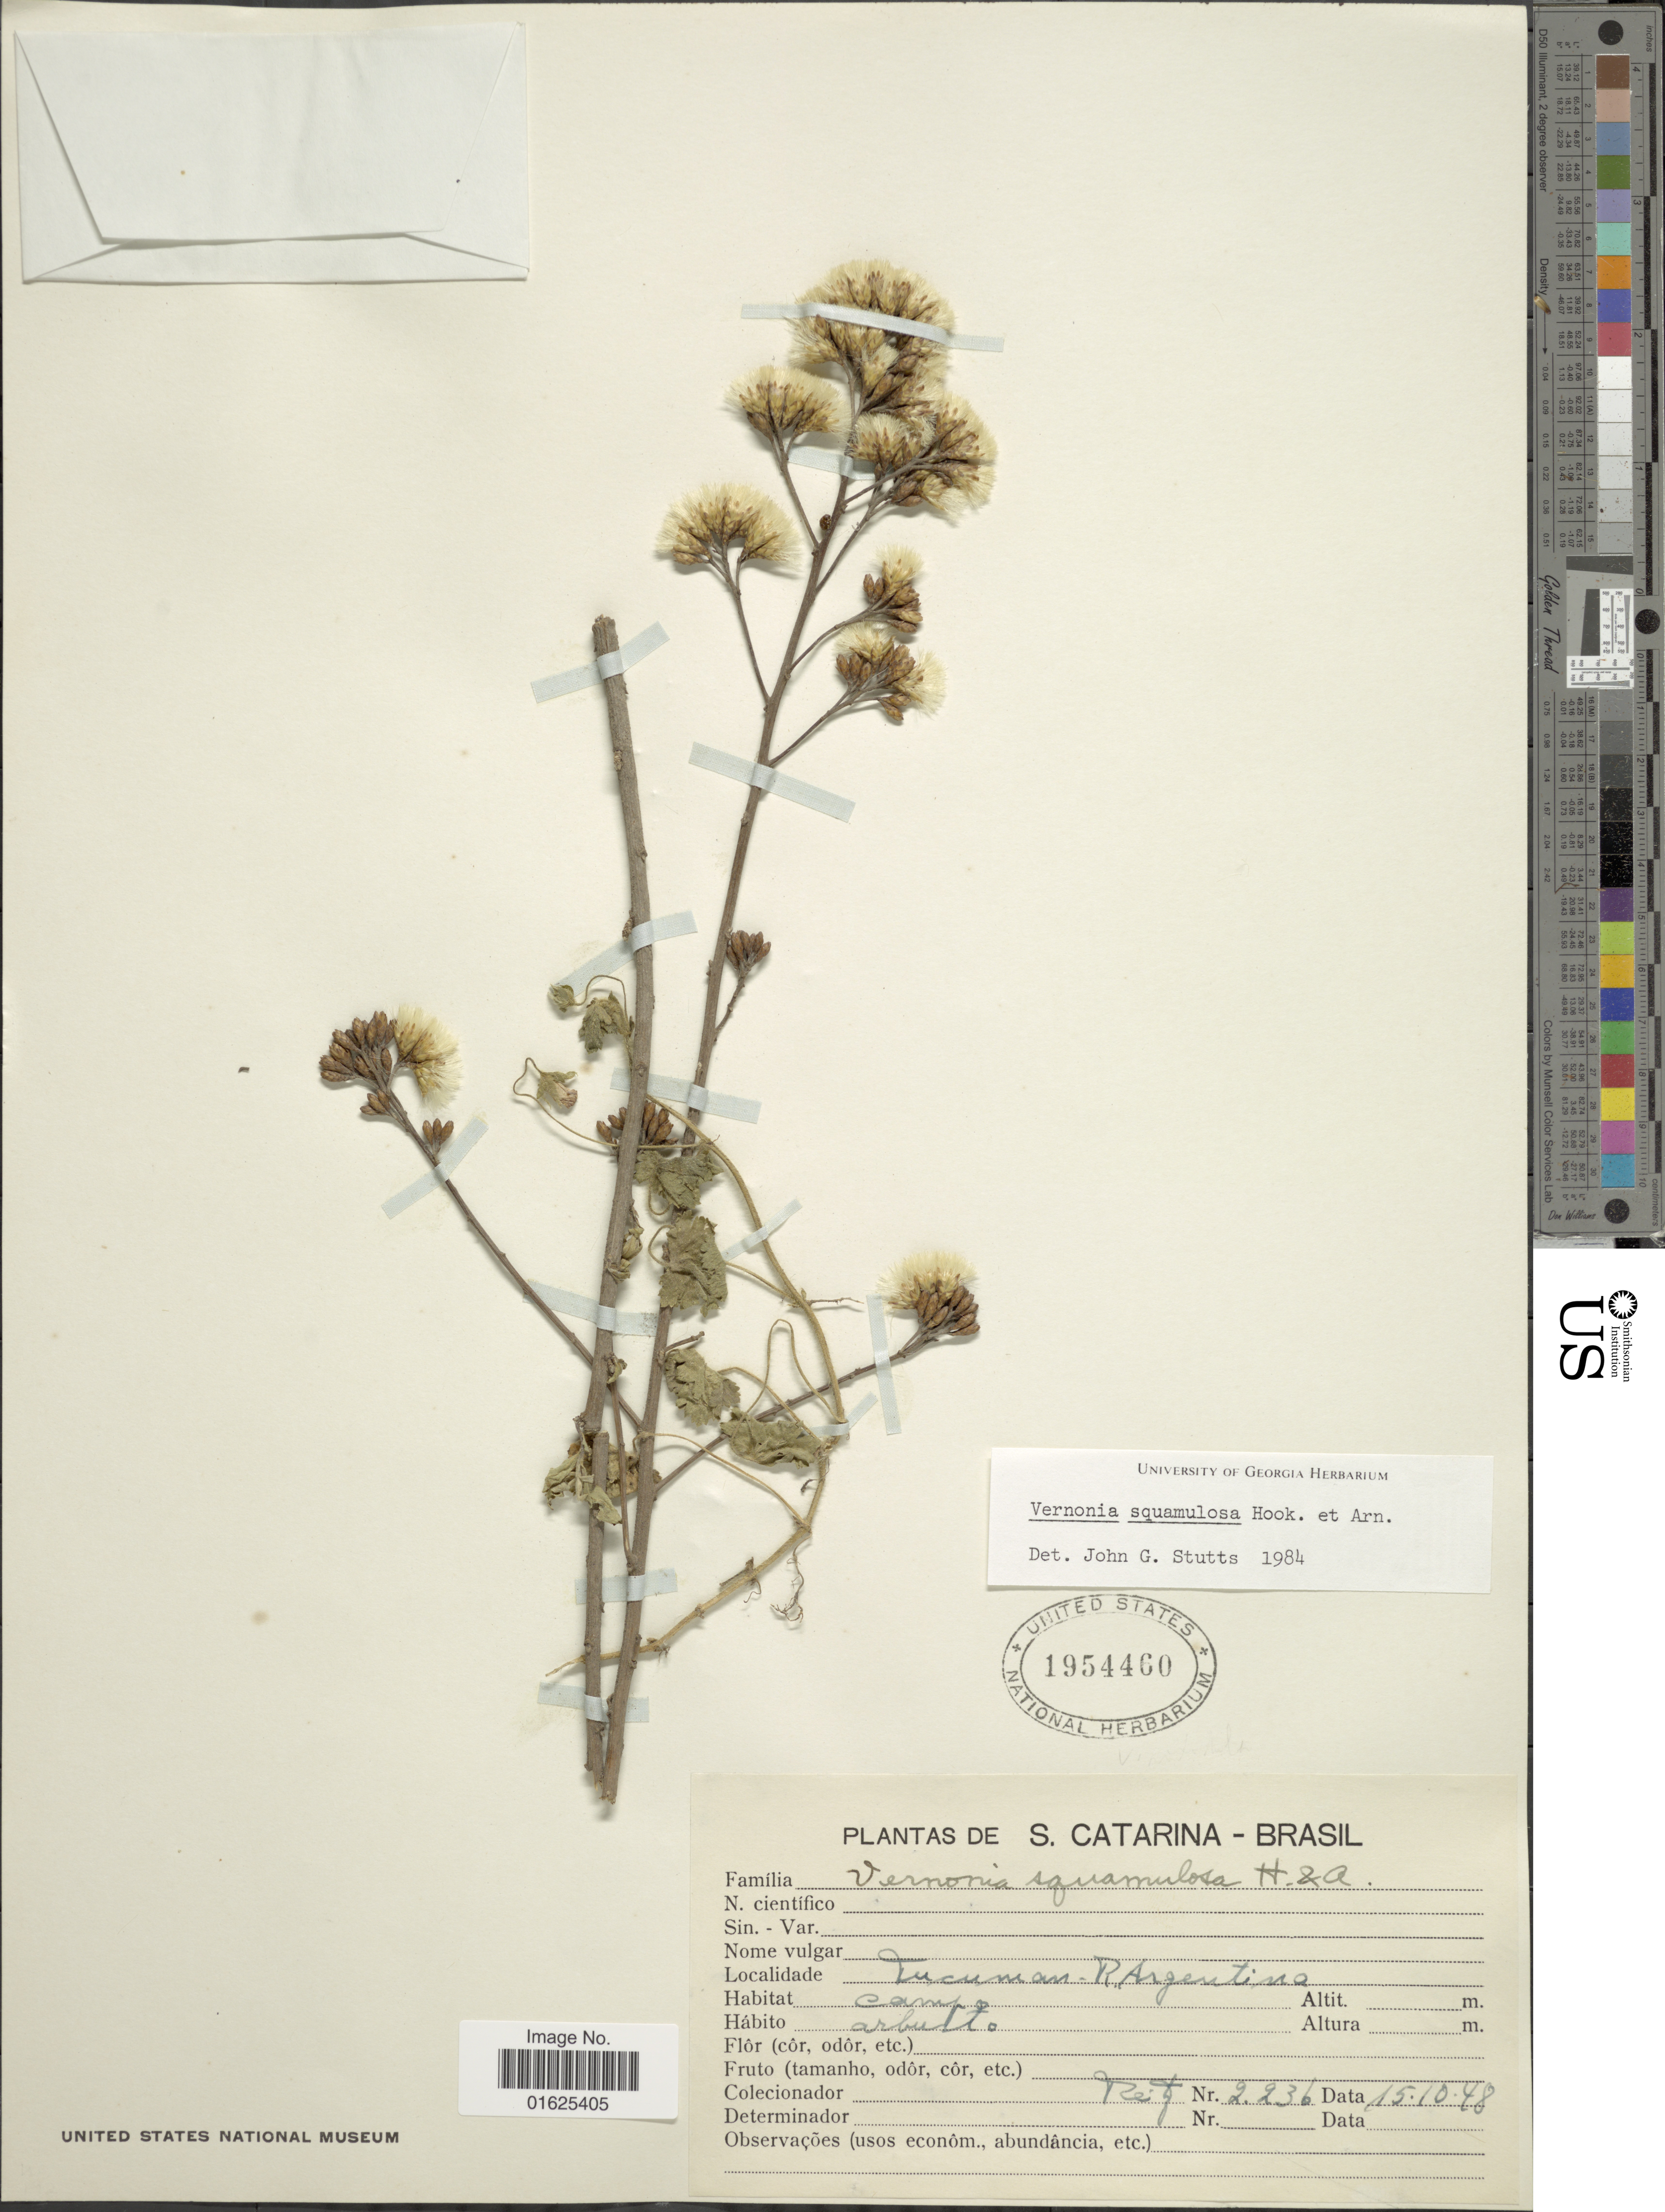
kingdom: Plantae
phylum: Tracheophyta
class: Magnoliopsida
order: Asterales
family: Asteraceae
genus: Vernonanthura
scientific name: Vernonanthura squamulosa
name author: (Hook. & Arn.) H. Rob.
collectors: -- Reitz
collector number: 2236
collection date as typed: Transcribed d/m/y: 15/10/48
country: Argentina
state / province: Tucuman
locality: S. Catarina - Brasil, Tucuman - R. Argentina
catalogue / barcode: US 1954460